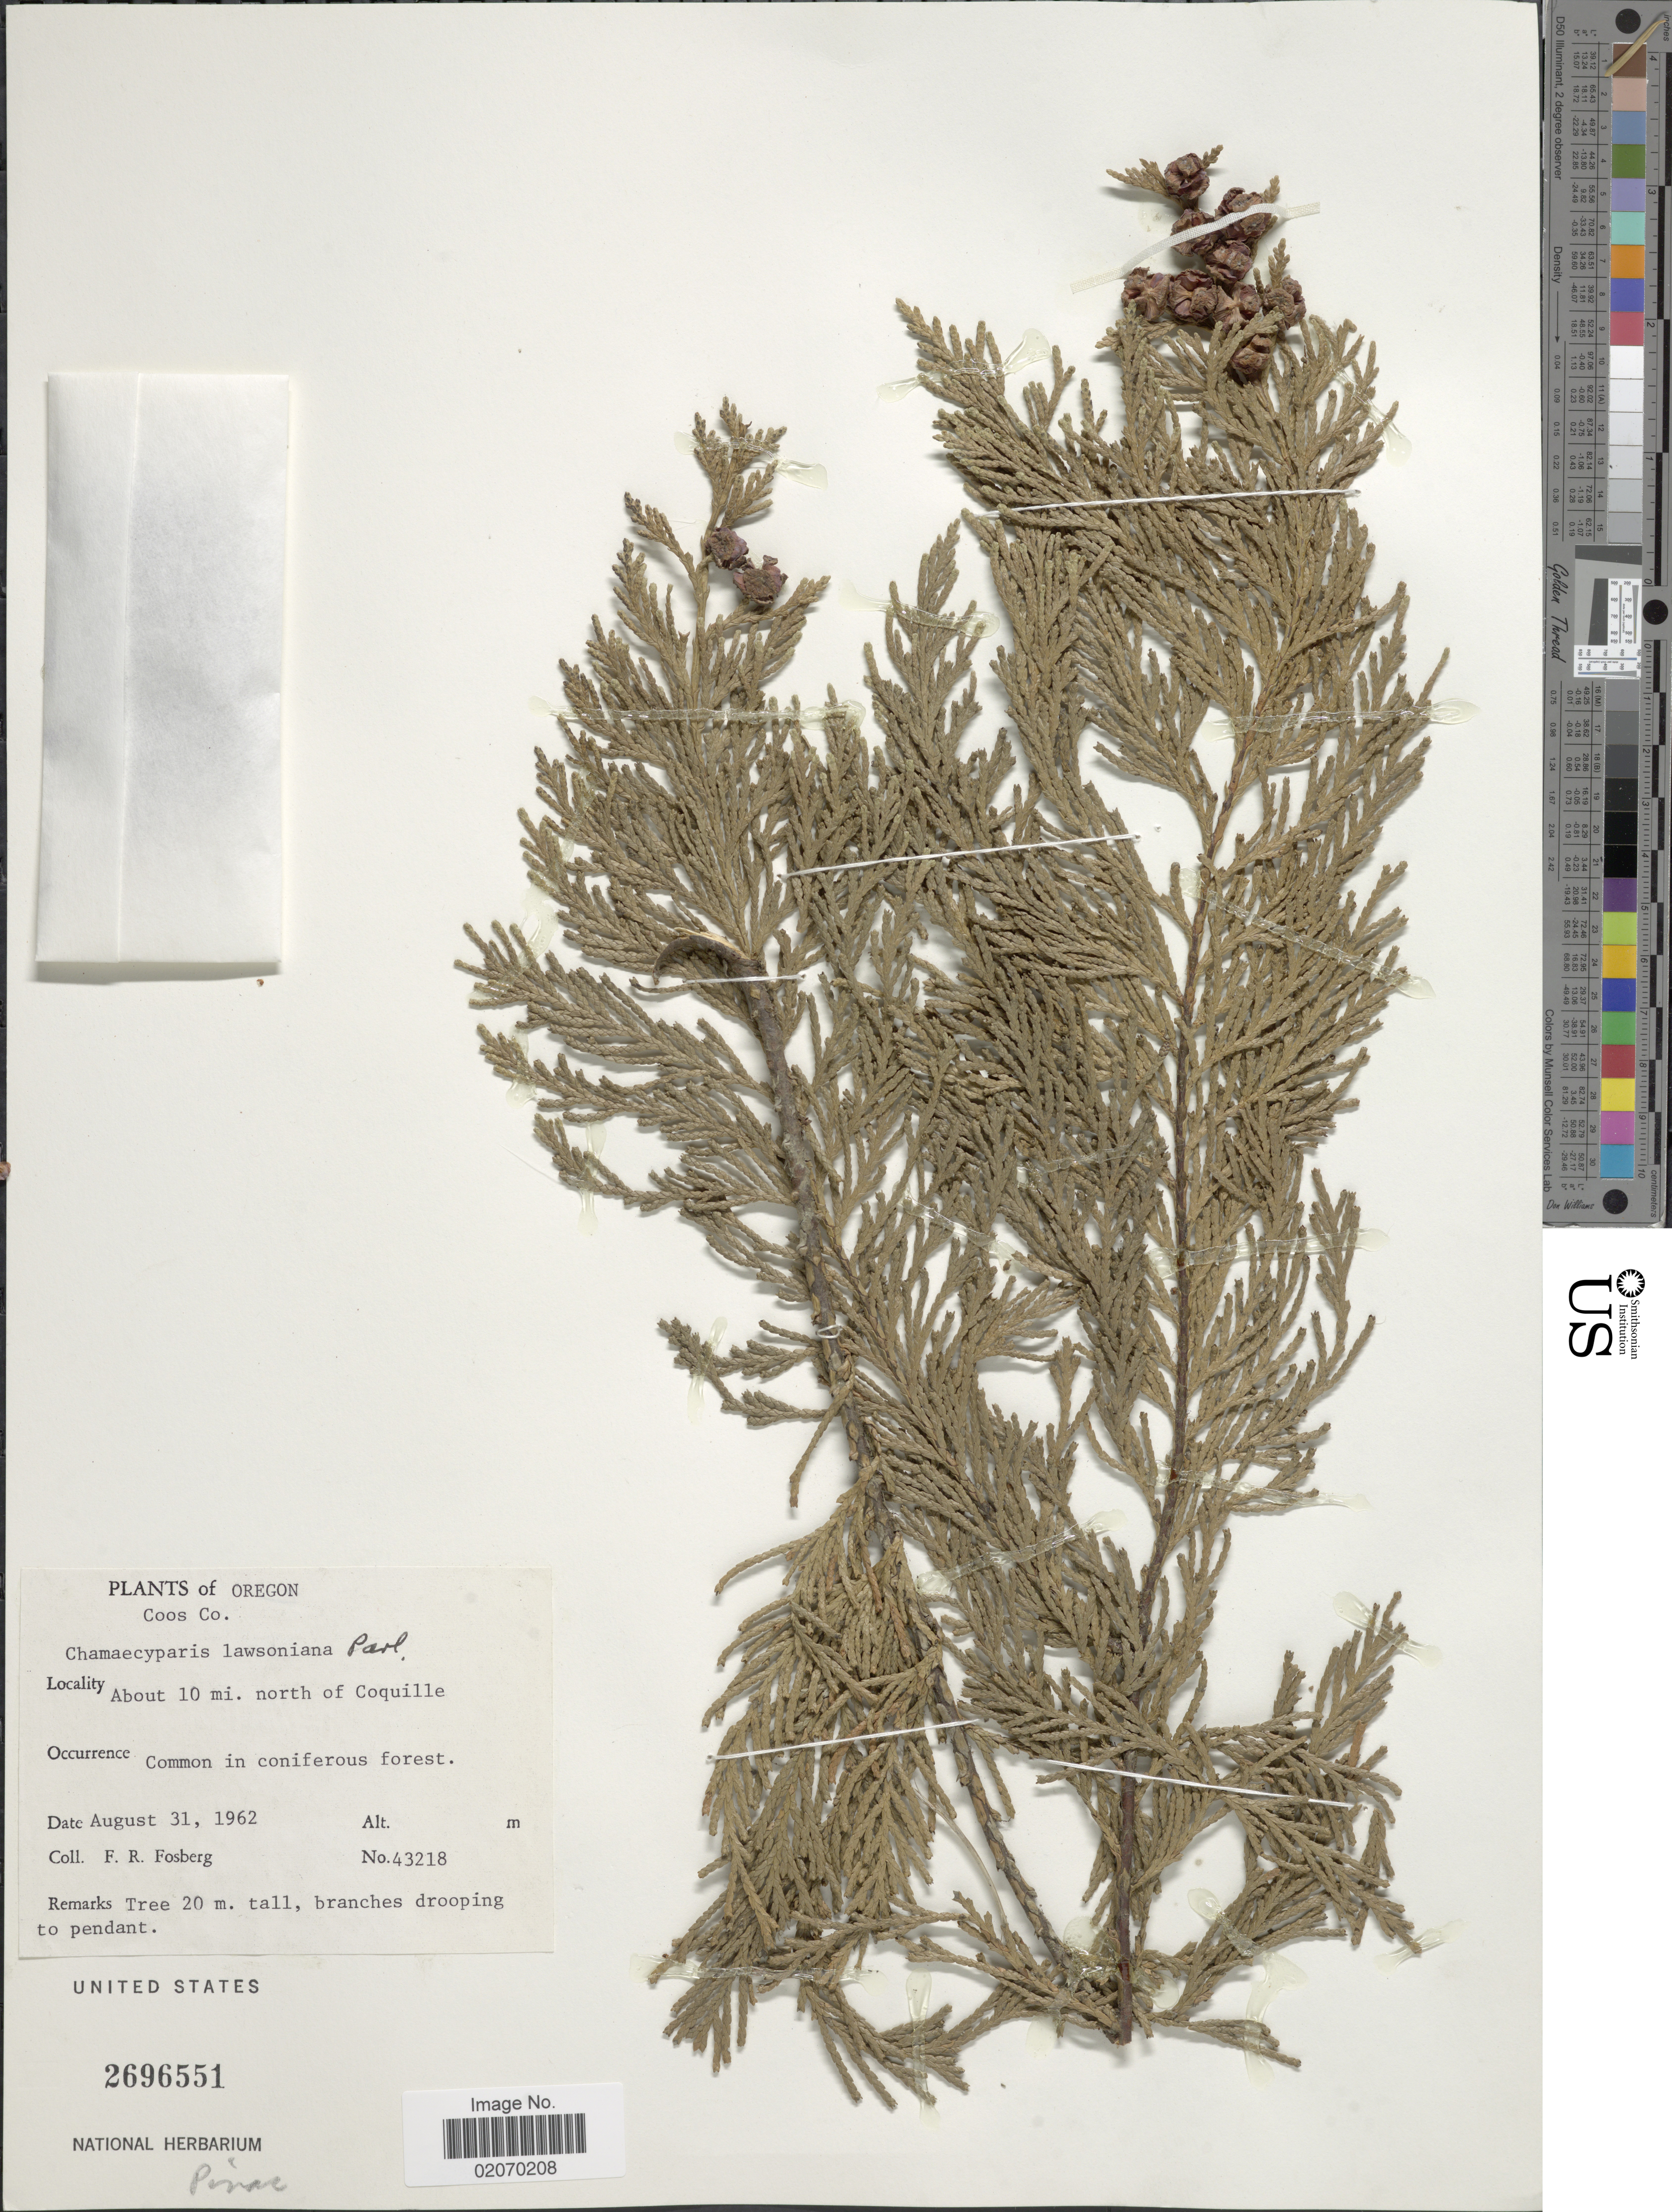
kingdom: Plantae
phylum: Tracheophyta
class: Pinopsida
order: Pinales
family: Cupressaceae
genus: Chamaecyparis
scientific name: Chamaecyparis lawsoniana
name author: (A. Murray bis) Parl.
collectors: F. R. Fosberg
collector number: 43218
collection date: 1962-08-31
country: United States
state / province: Oregon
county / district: Coos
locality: Coos Co., About 10 mi. north of Coquille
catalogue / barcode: US 2696551